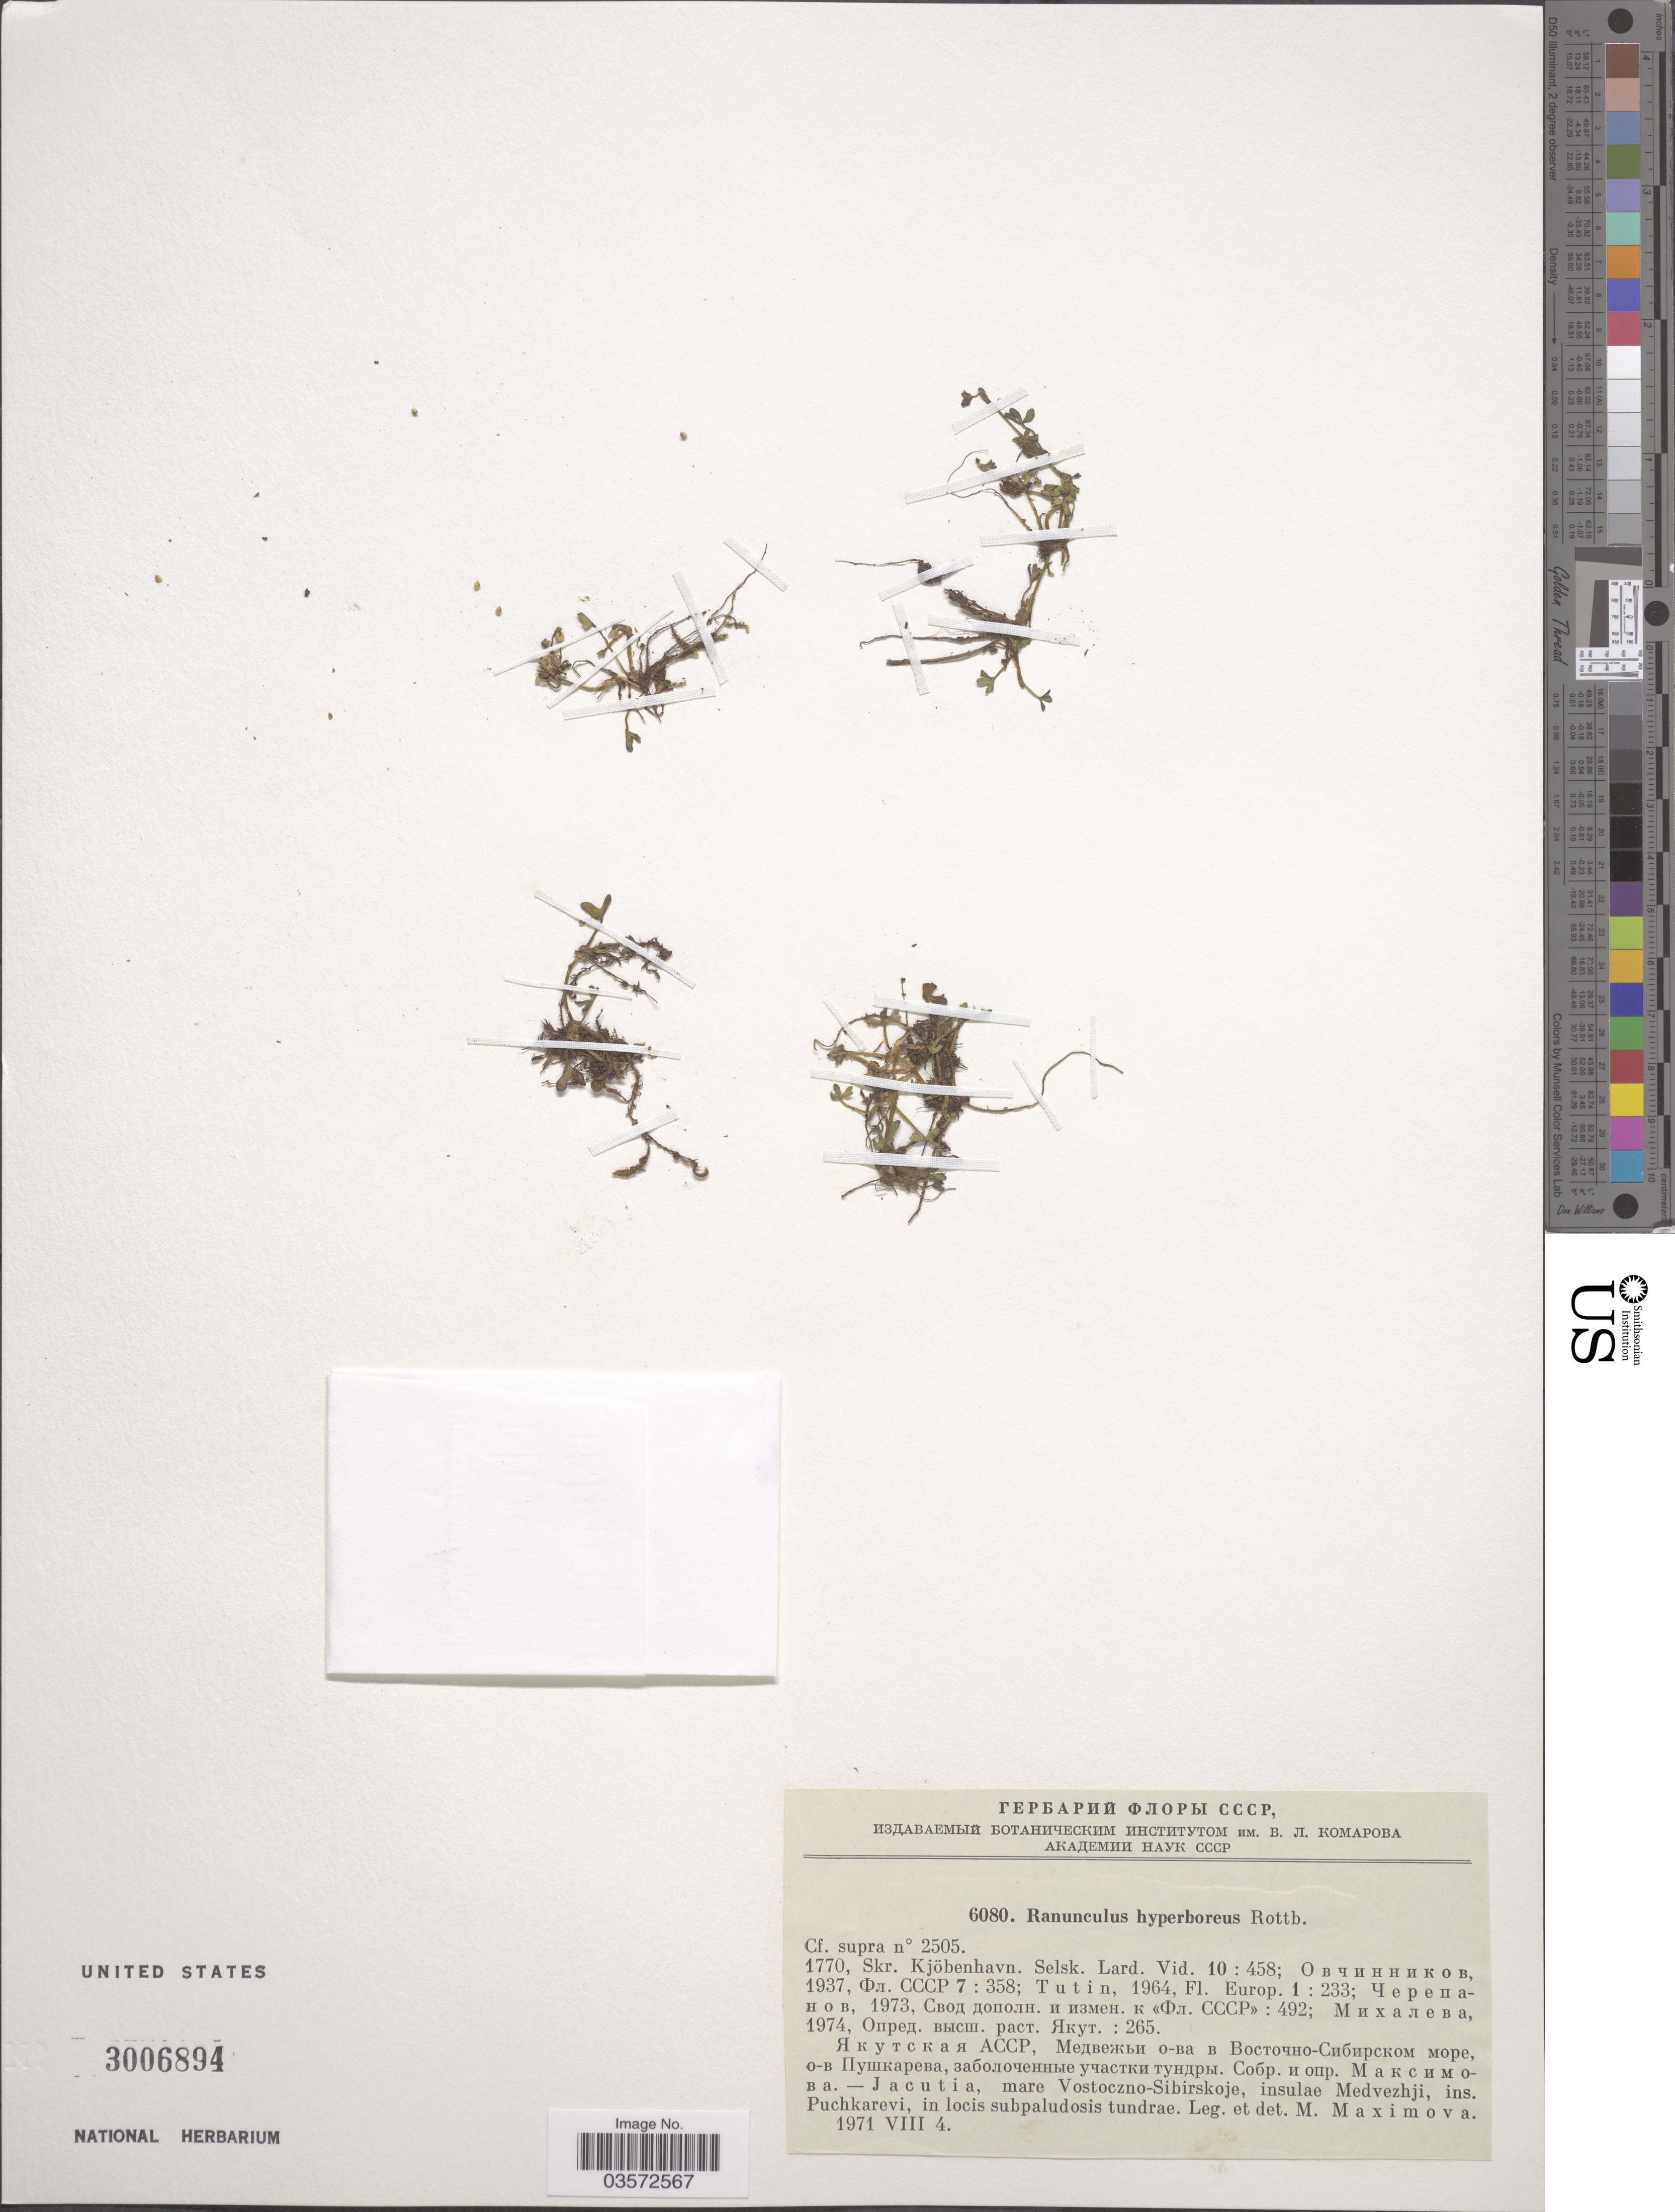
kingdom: Plantae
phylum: Tracheophyta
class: Magnoliopsida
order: Ranunculales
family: Ranunculaceae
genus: Ranunculus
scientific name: Ranunculus hyperboreus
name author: Rottb.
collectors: M. Maximova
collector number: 6080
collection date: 1971-08-04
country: Russian Federation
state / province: Sakha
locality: Jacutia, mare Vostoczno-Sibirskoje, insulae Medvezhji, ins. Punchkarevi.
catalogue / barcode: US 3006894